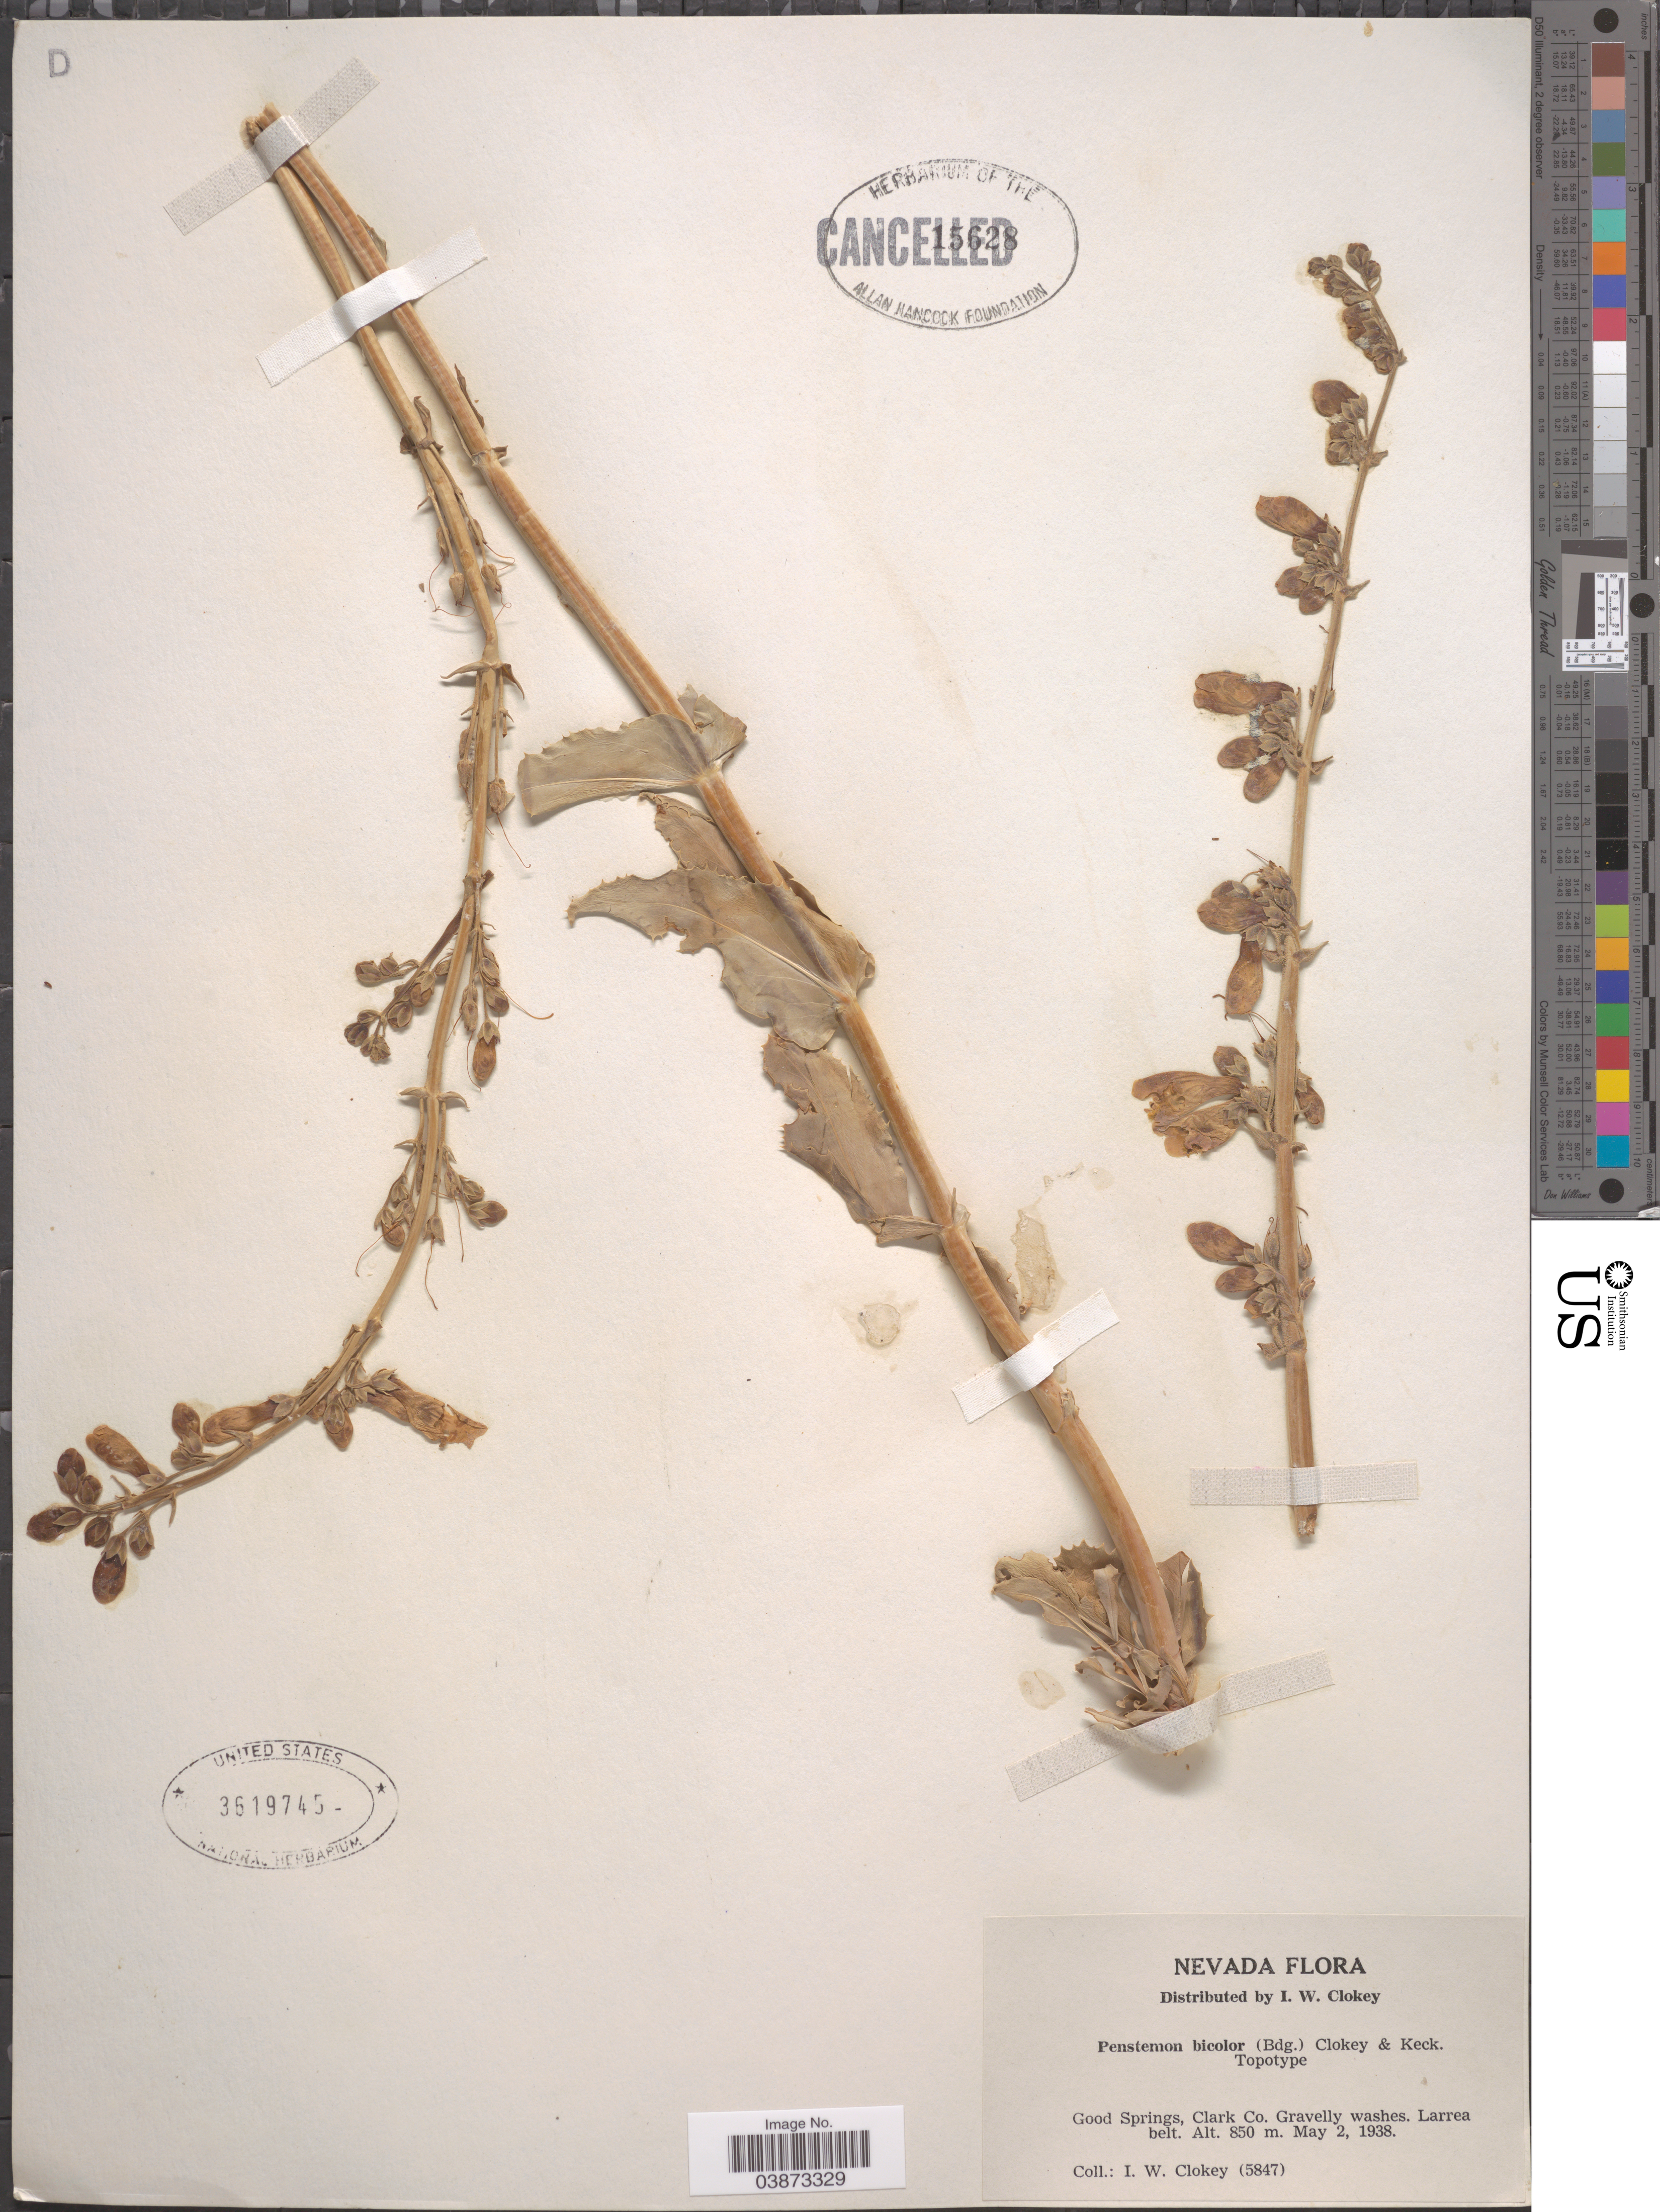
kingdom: Plantae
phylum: Tracheophyta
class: Magnoliopsida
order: Lamiales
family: Plantaginaceae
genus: Penstemon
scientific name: Penstemon bicolor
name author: (Brandegee) Clokey & D.D. Keck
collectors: I. W. Clokey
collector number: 5847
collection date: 1938-05-02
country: United States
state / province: Nevada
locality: Good Springs, Clark Co. Gravelly washes. Larrea belt.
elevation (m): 850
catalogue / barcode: US 3619745